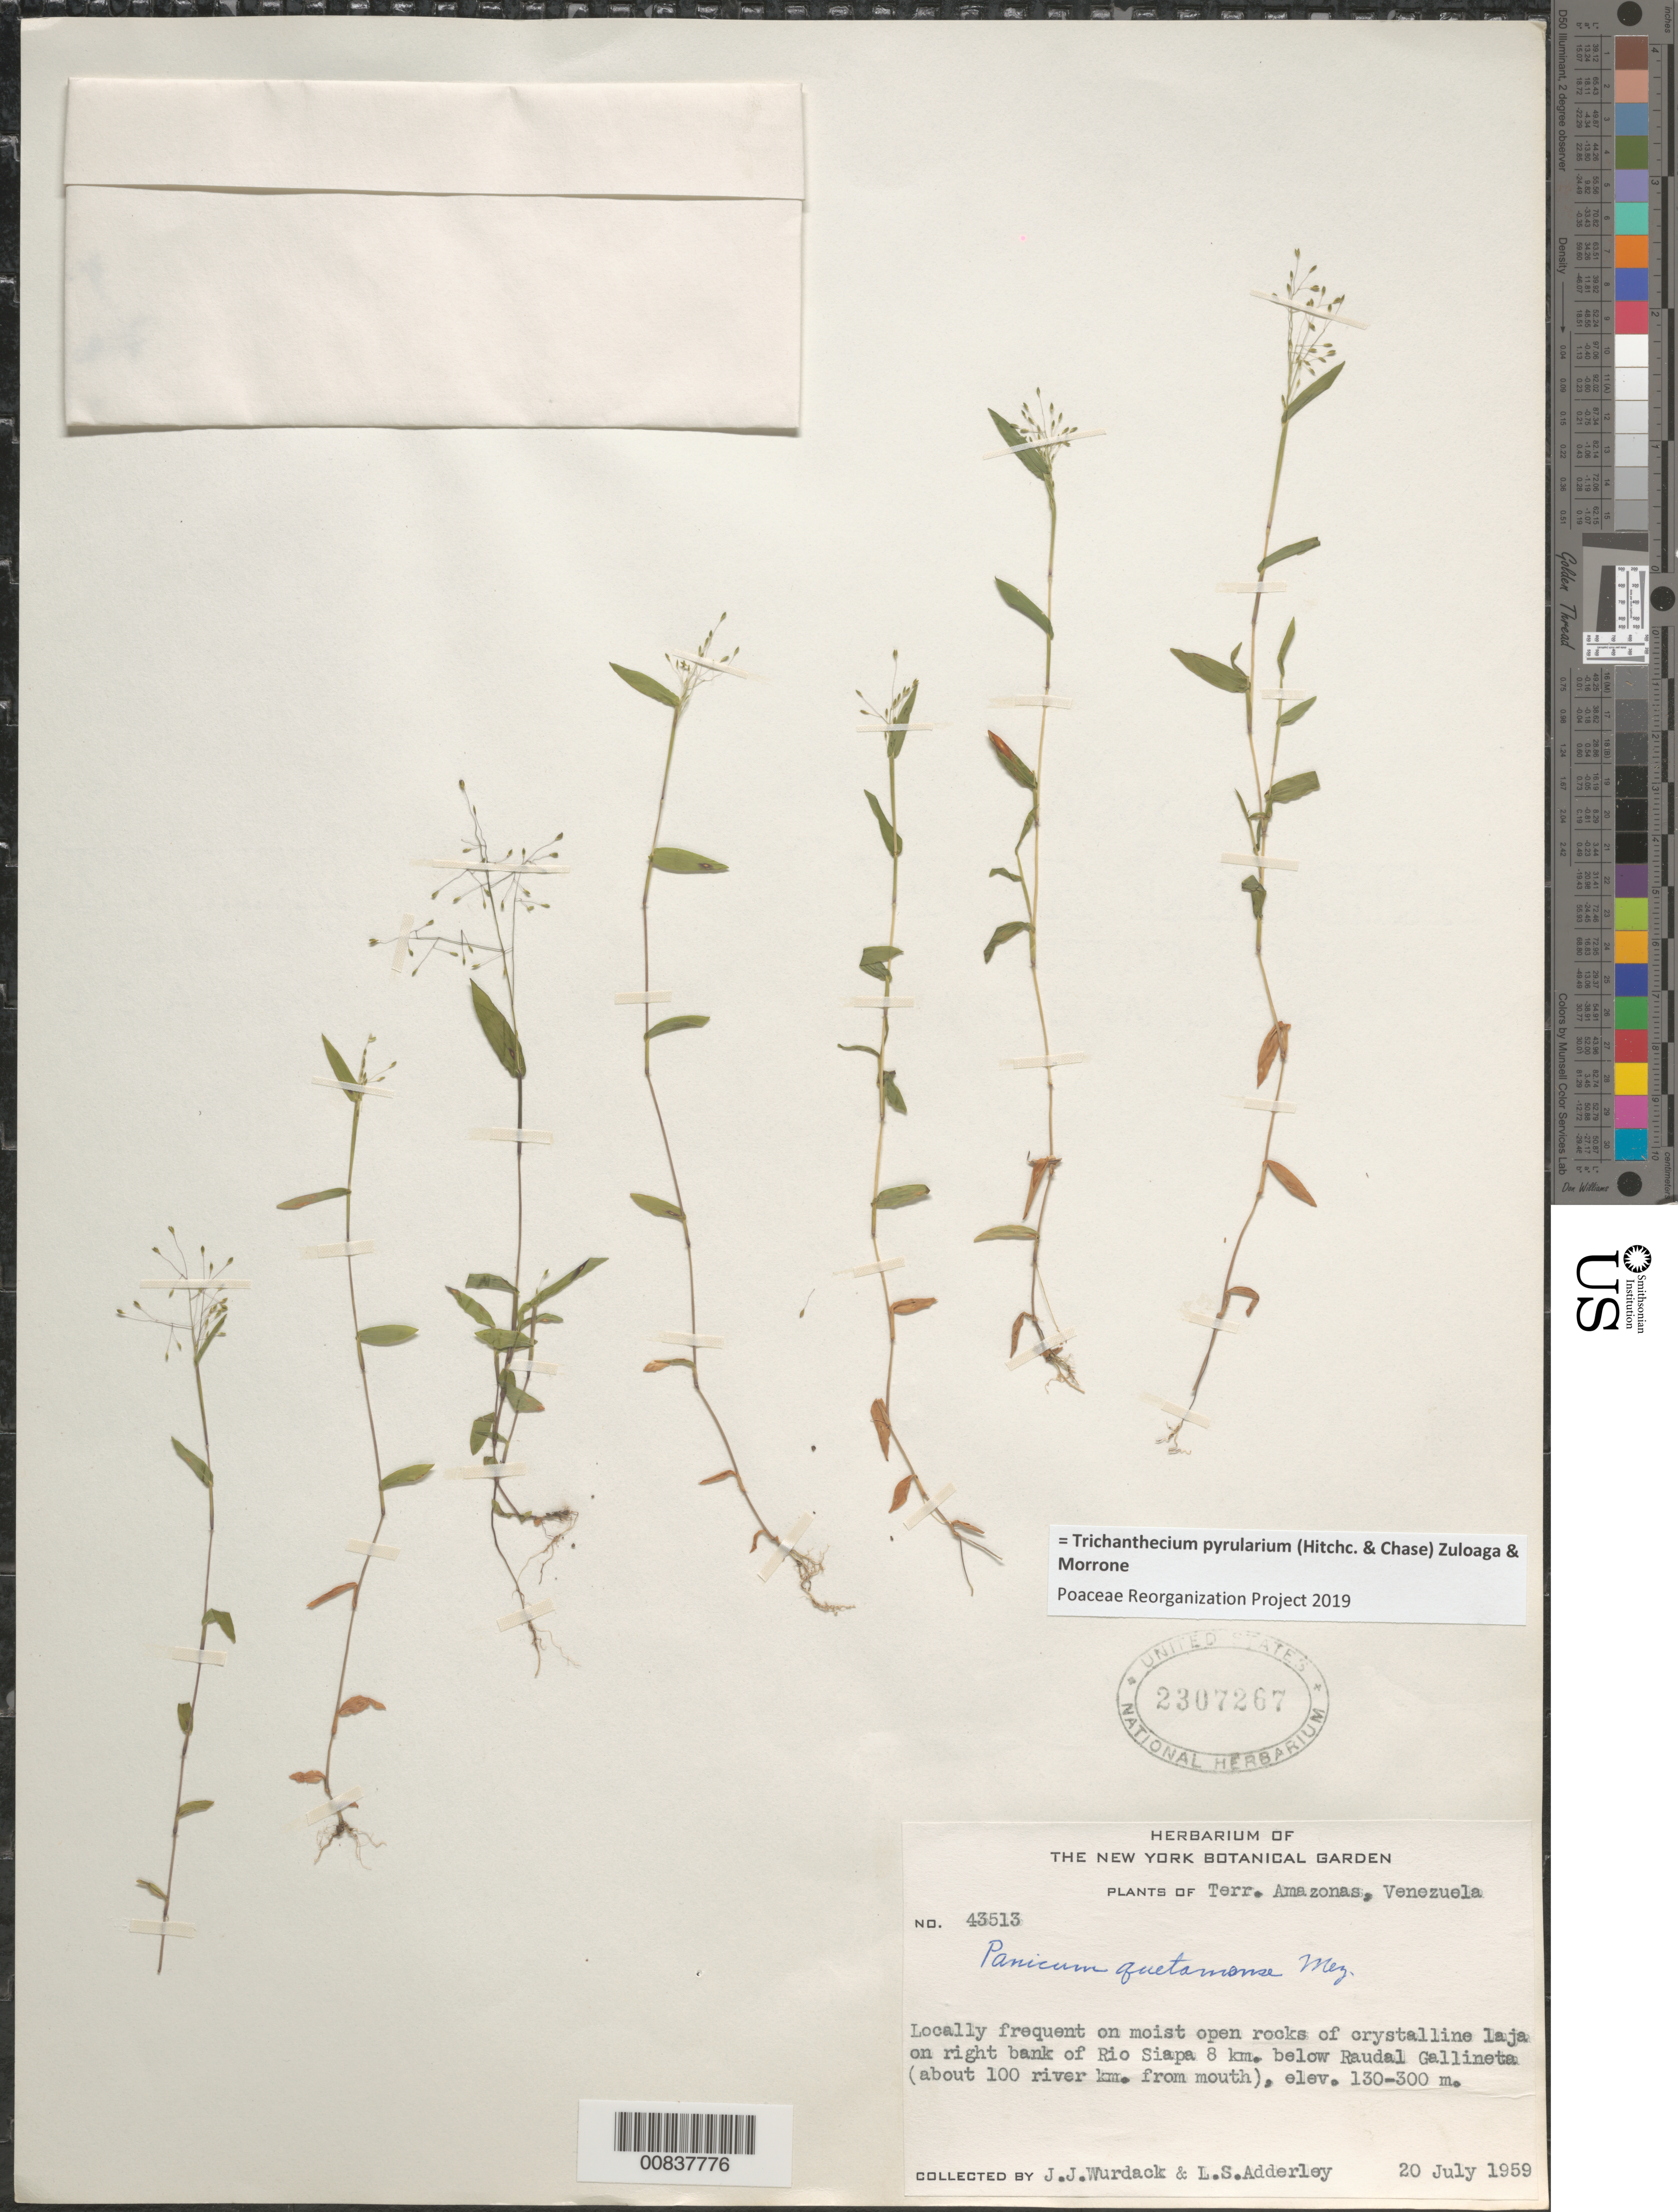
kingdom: Plantae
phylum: Tracheophyta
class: Liliopsida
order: Poales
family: Poaceae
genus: Trichanthecium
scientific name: Trichanthecium pyrularium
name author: (Hitchc. & Chase) Zuloaga & Morrone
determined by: Poaceae Reorganization Project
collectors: J. J. Wurdack & L. S. Adderley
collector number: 43513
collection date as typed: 20-Jul-59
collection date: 1959-07-20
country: Venezuela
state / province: Amazonas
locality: Río Siapa, 8 km below Raudal Gallineta (about 100 river km from mouth)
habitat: Moist open rocks of crystalline laja on riverbank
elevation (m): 130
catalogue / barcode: US 2307267